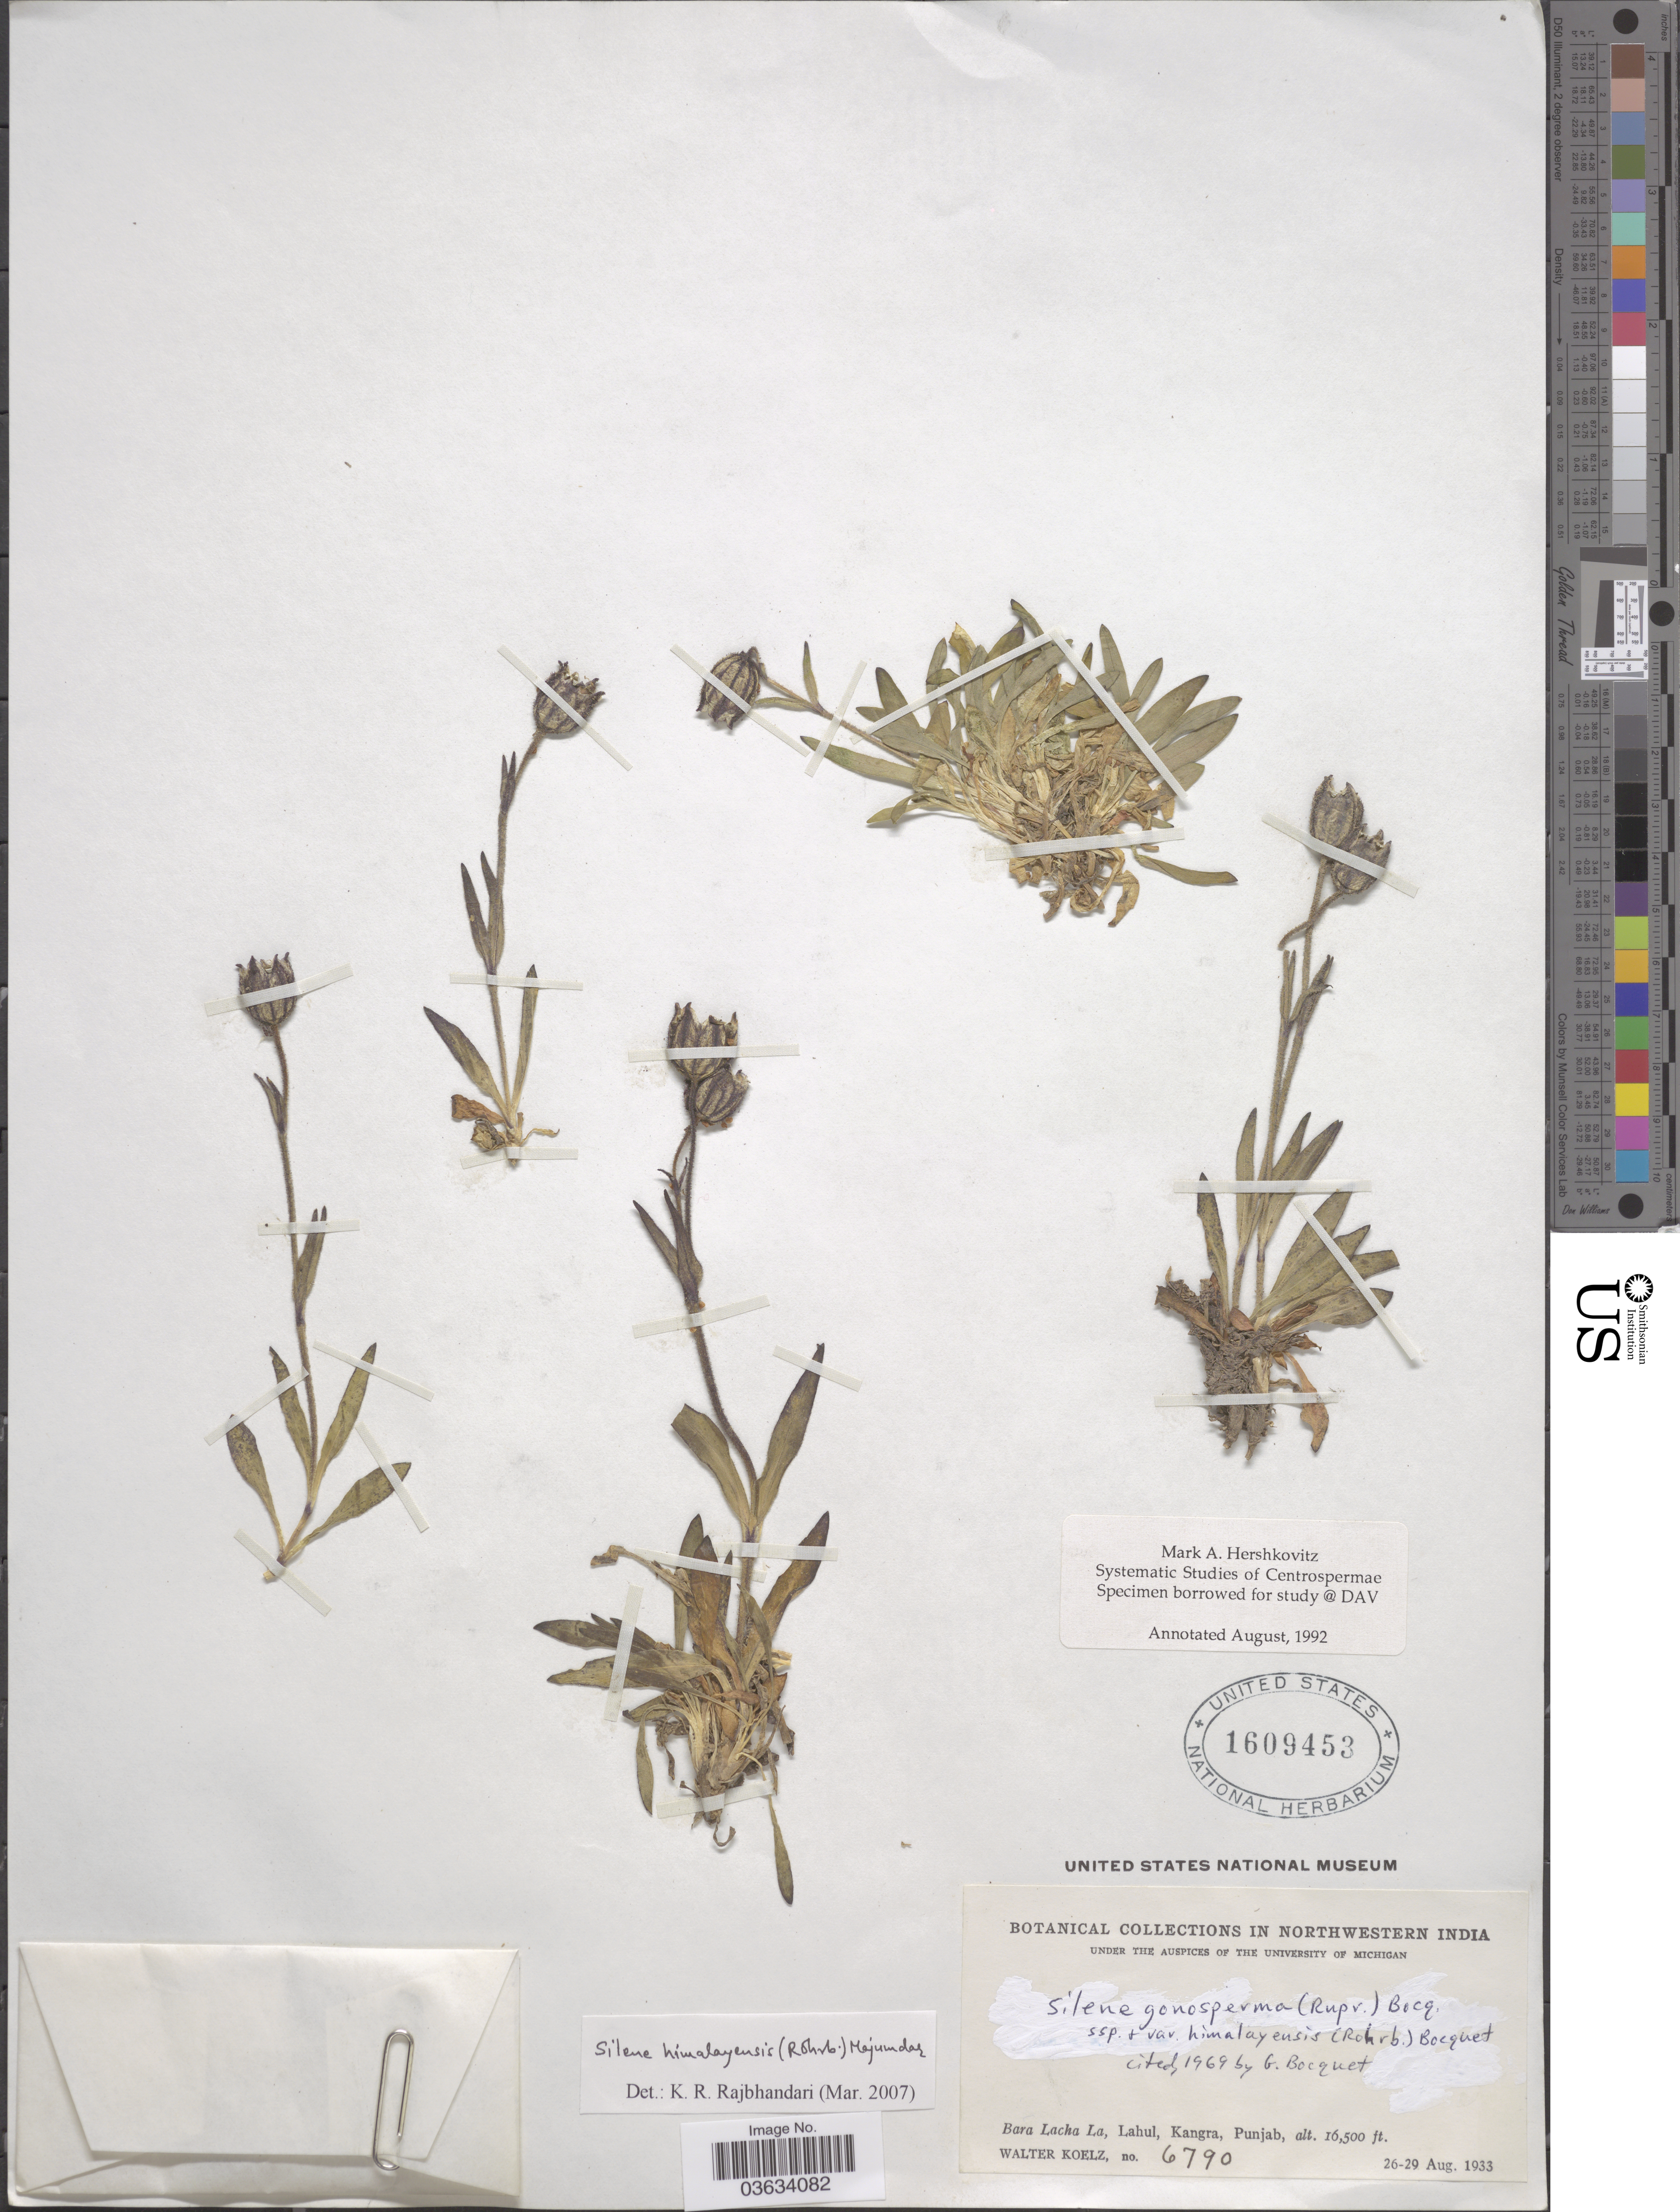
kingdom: Plantae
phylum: Tracheophyta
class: Magnoliopsida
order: Caryophyllales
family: Caryophyllaceae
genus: Silene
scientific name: Silene himalayensis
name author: (Rohrb.) Majumdar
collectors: W. N. Koelz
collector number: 6790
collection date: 1933-08-26/1933-08-29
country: India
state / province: Punjab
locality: Northwestern India. Bara Lacha La, Lahul, Kangra.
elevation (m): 5029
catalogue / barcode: US 1609453